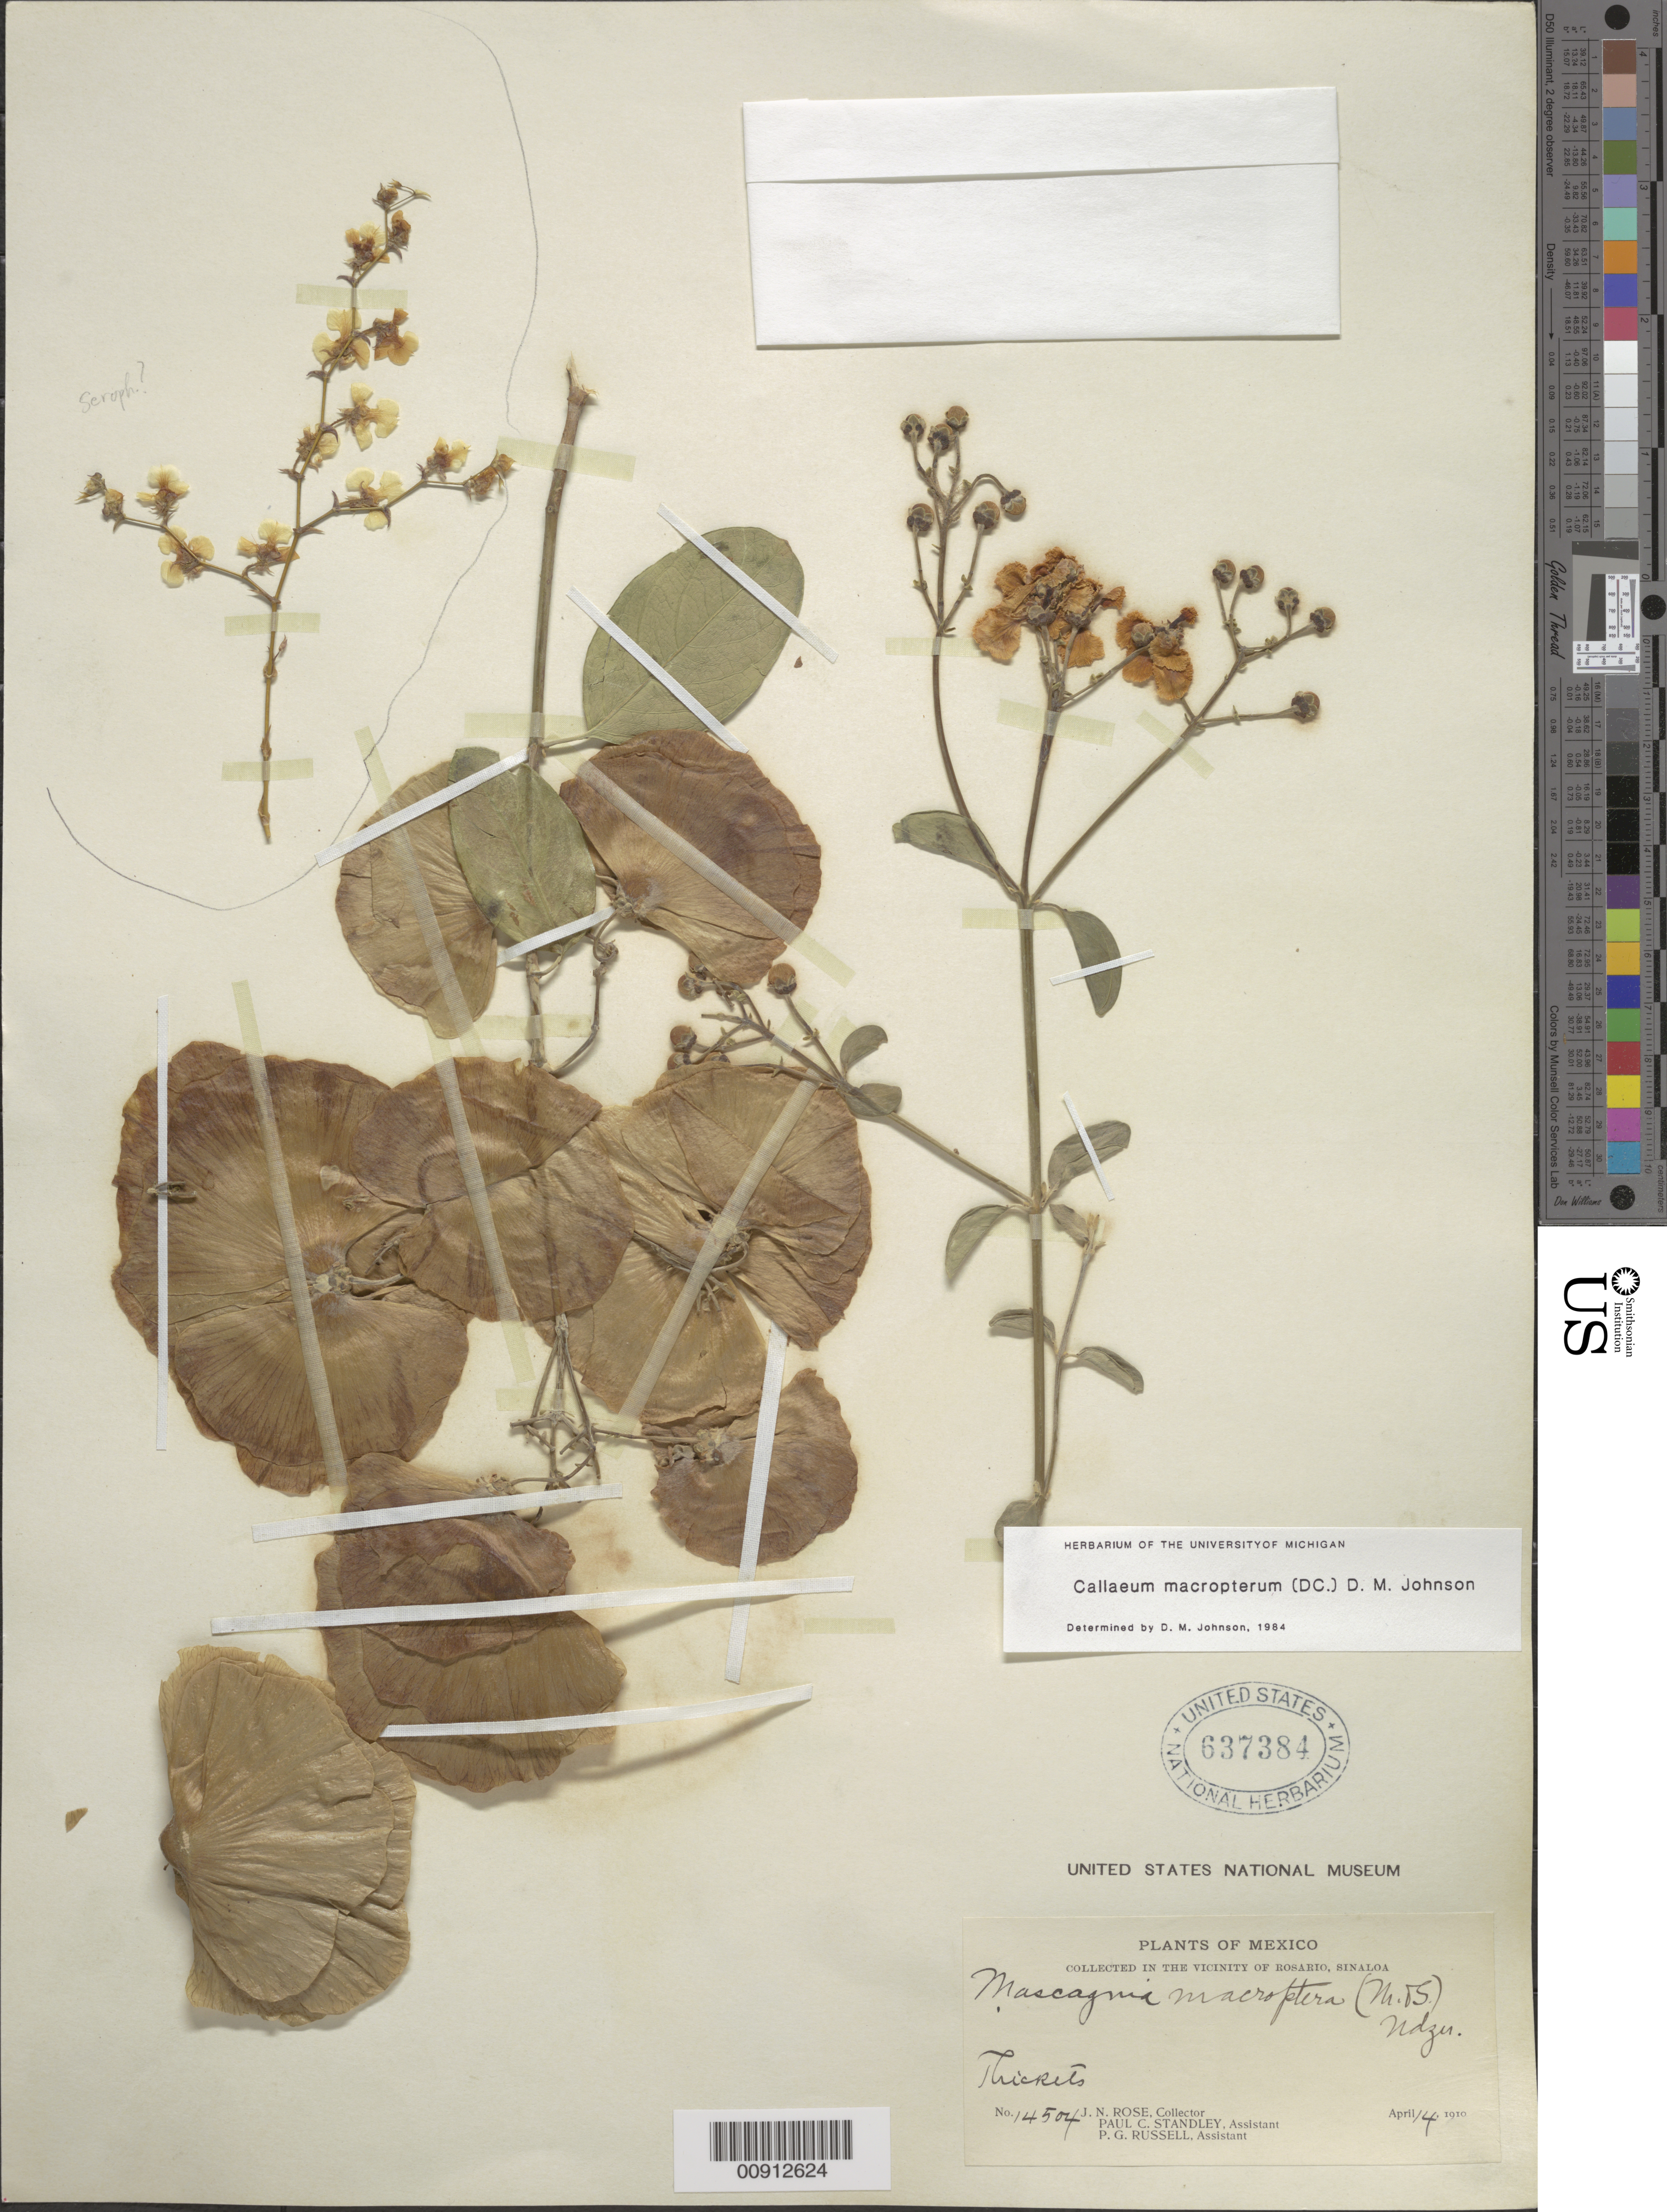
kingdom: Plantae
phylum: Tracheophyta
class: Magnoliopsida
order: Malpighiales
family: Malpighiaceae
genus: Callaeum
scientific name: Callaeum macropterum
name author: (Moc. & Sessé ex DC.) D.M. Johnson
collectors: J. N. Rose, P. C. Standley & P. G. Russell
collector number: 14504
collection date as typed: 14 Apr 1910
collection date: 1910-04-14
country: Mexico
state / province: Sinaloa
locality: Vicinity of Rosario, Sinaloa.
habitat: Thickets.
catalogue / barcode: US 637384